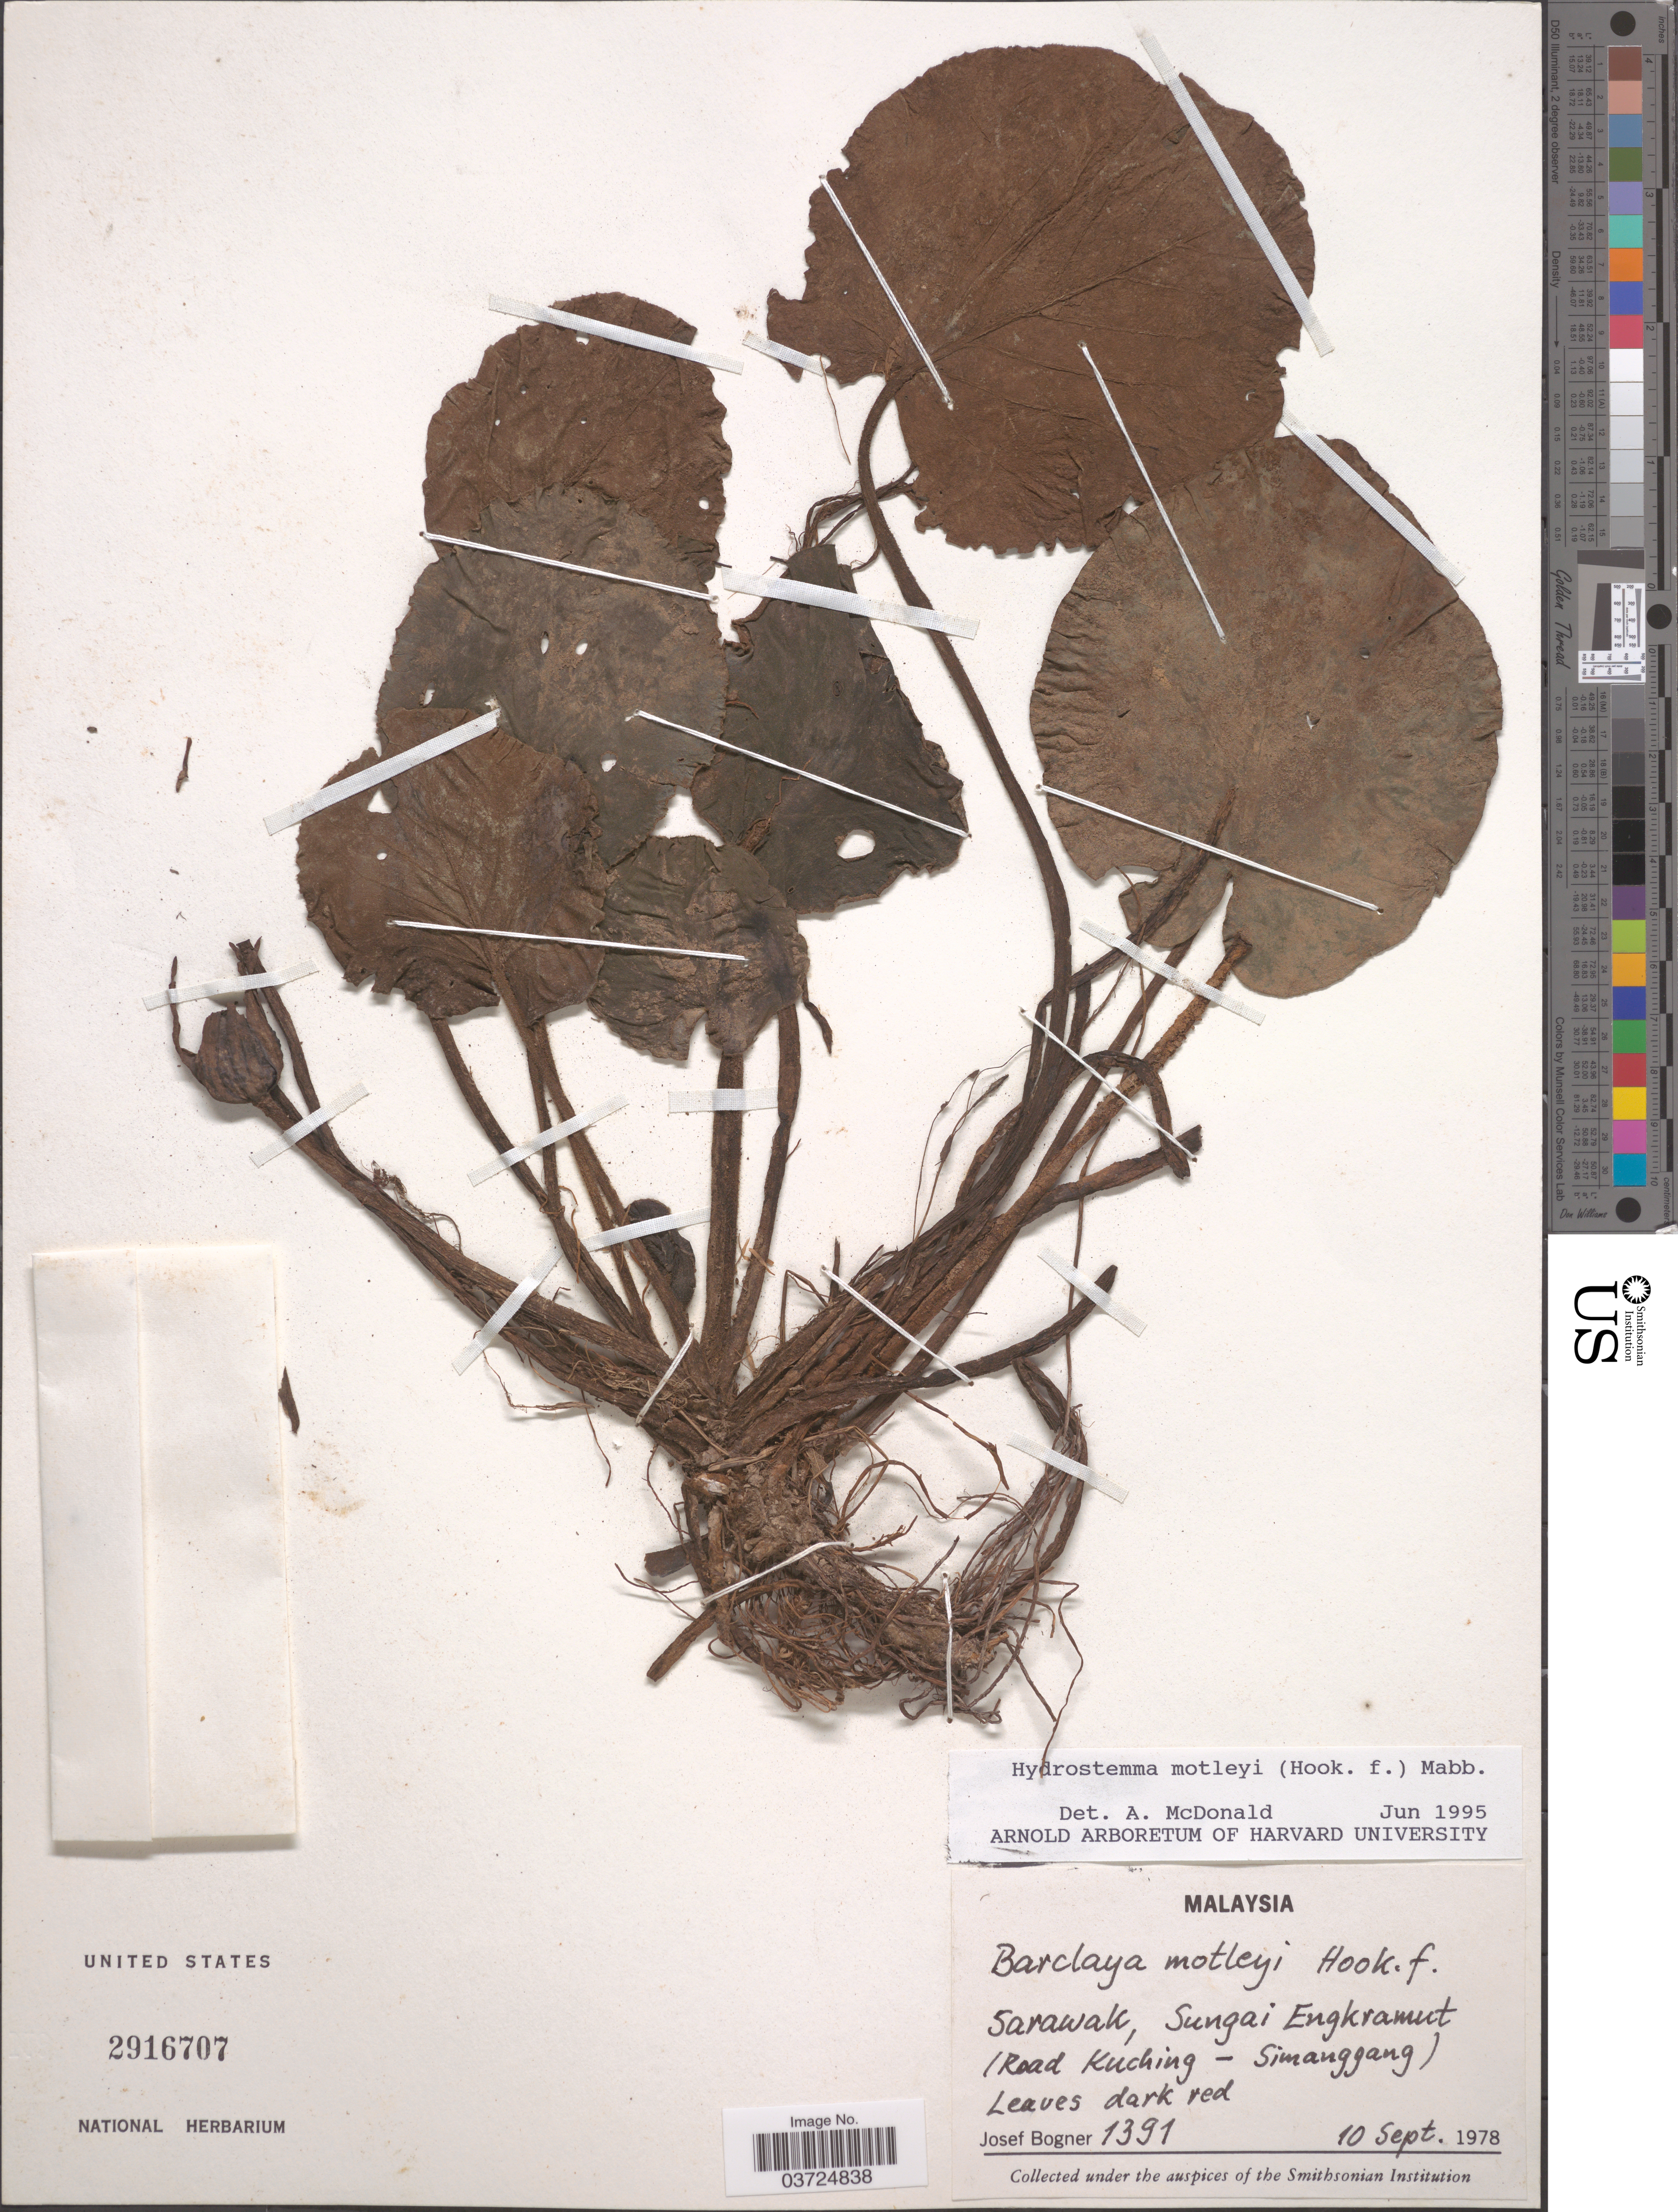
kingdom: Plantae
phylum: Tracheophyta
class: Magnoliopsida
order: Nymphaeales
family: Nymphaeaceae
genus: Barclaya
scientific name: Barclaya motleyi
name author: Hook. f.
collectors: J. Bogner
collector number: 1391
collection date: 1978-09-10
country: Malaysia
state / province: Sarawak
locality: Sungai Engkramut (Road Kuching _ Simanggang).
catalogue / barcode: US 2916707